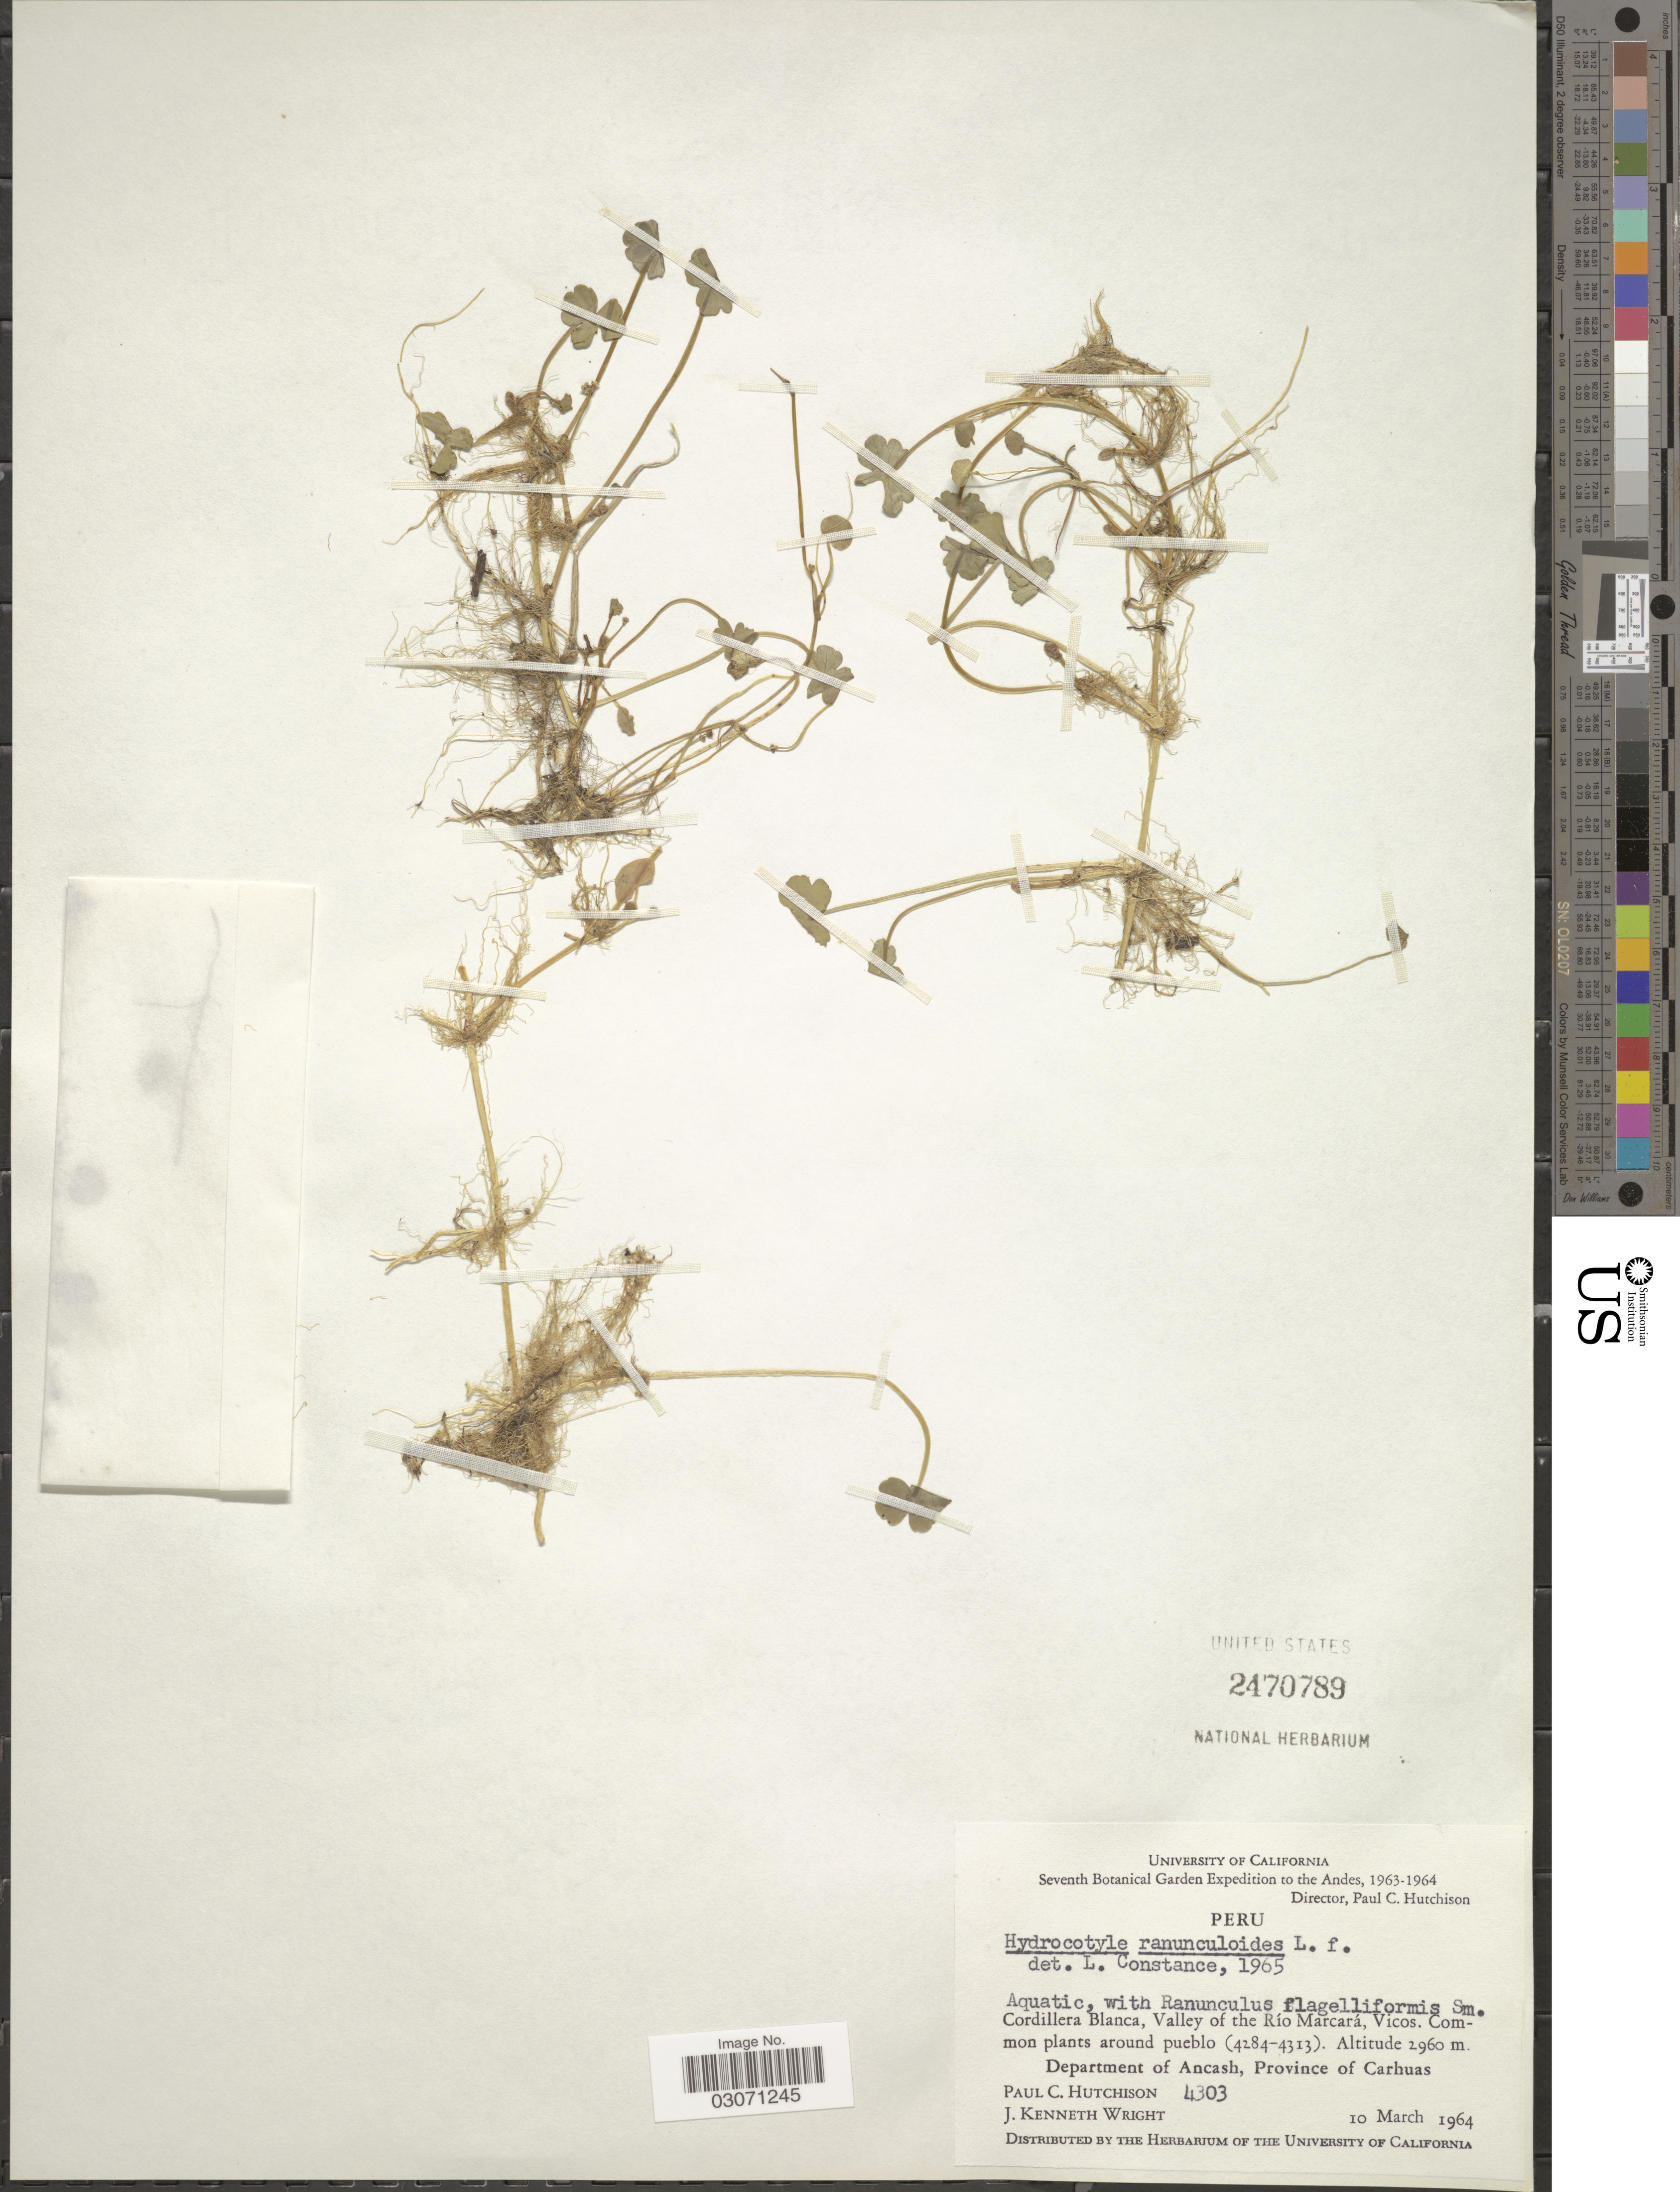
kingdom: Plantae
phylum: Tracheophyta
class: Magnoliopsida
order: Apiales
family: Araliaceae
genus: Hydrocotyle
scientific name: Hydrocotyle ranunculoides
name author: L. f.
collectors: P. C. Hutchison & J. K. Wright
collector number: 4303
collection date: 1964-03-10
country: Peru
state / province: Ancash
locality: Andes. Cordillera Blanca, Valley of the Río Marcará, Vicos. Common plants around pueblo (4284-4313). Department of Ancash, Province of Carhuas.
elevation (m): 2960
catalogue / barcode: US 2470789